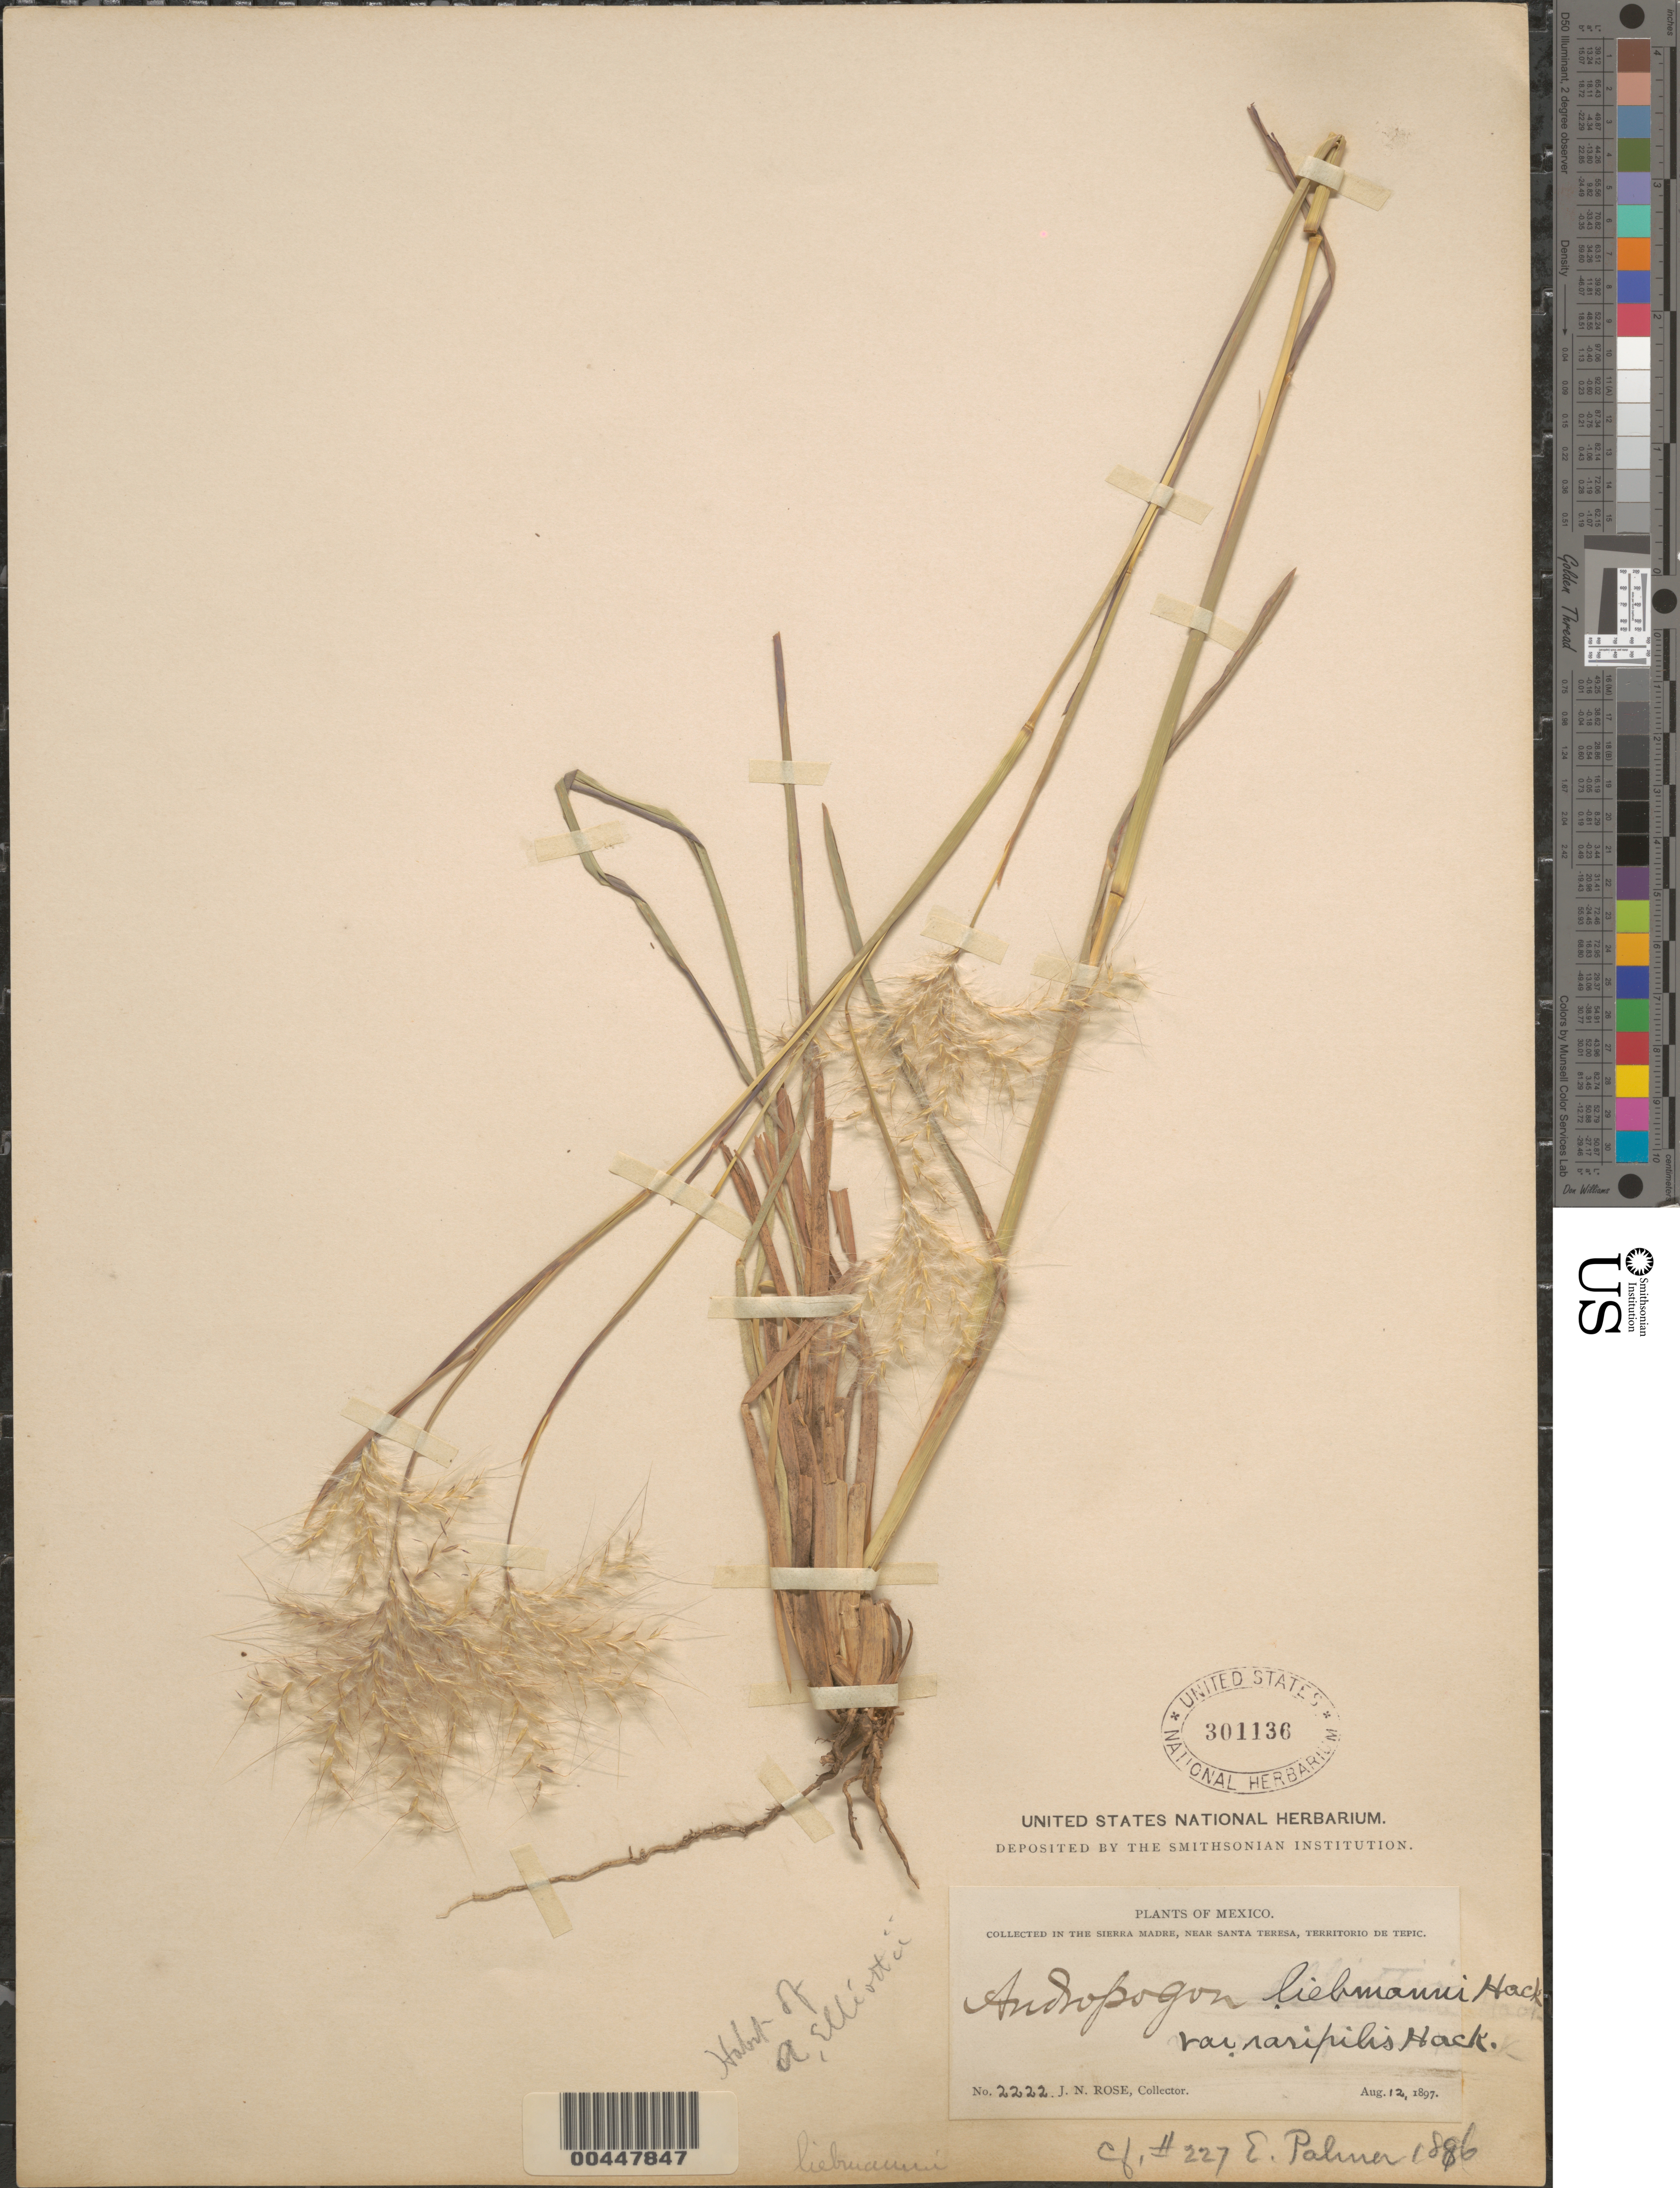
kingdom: Plantae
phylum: Tracheophyta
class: Liliopsida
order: Poales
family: Poaceae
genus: Andropogon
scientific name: Andropogon liebmannii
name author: Hack.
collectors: J. N. Rose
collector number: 2222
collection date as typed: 12 Aug 1897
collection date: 1897-08-12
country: Mexico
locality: In the Sierra Madre, near Santa Teresa, territorio de Tepic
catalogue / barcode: US 301136